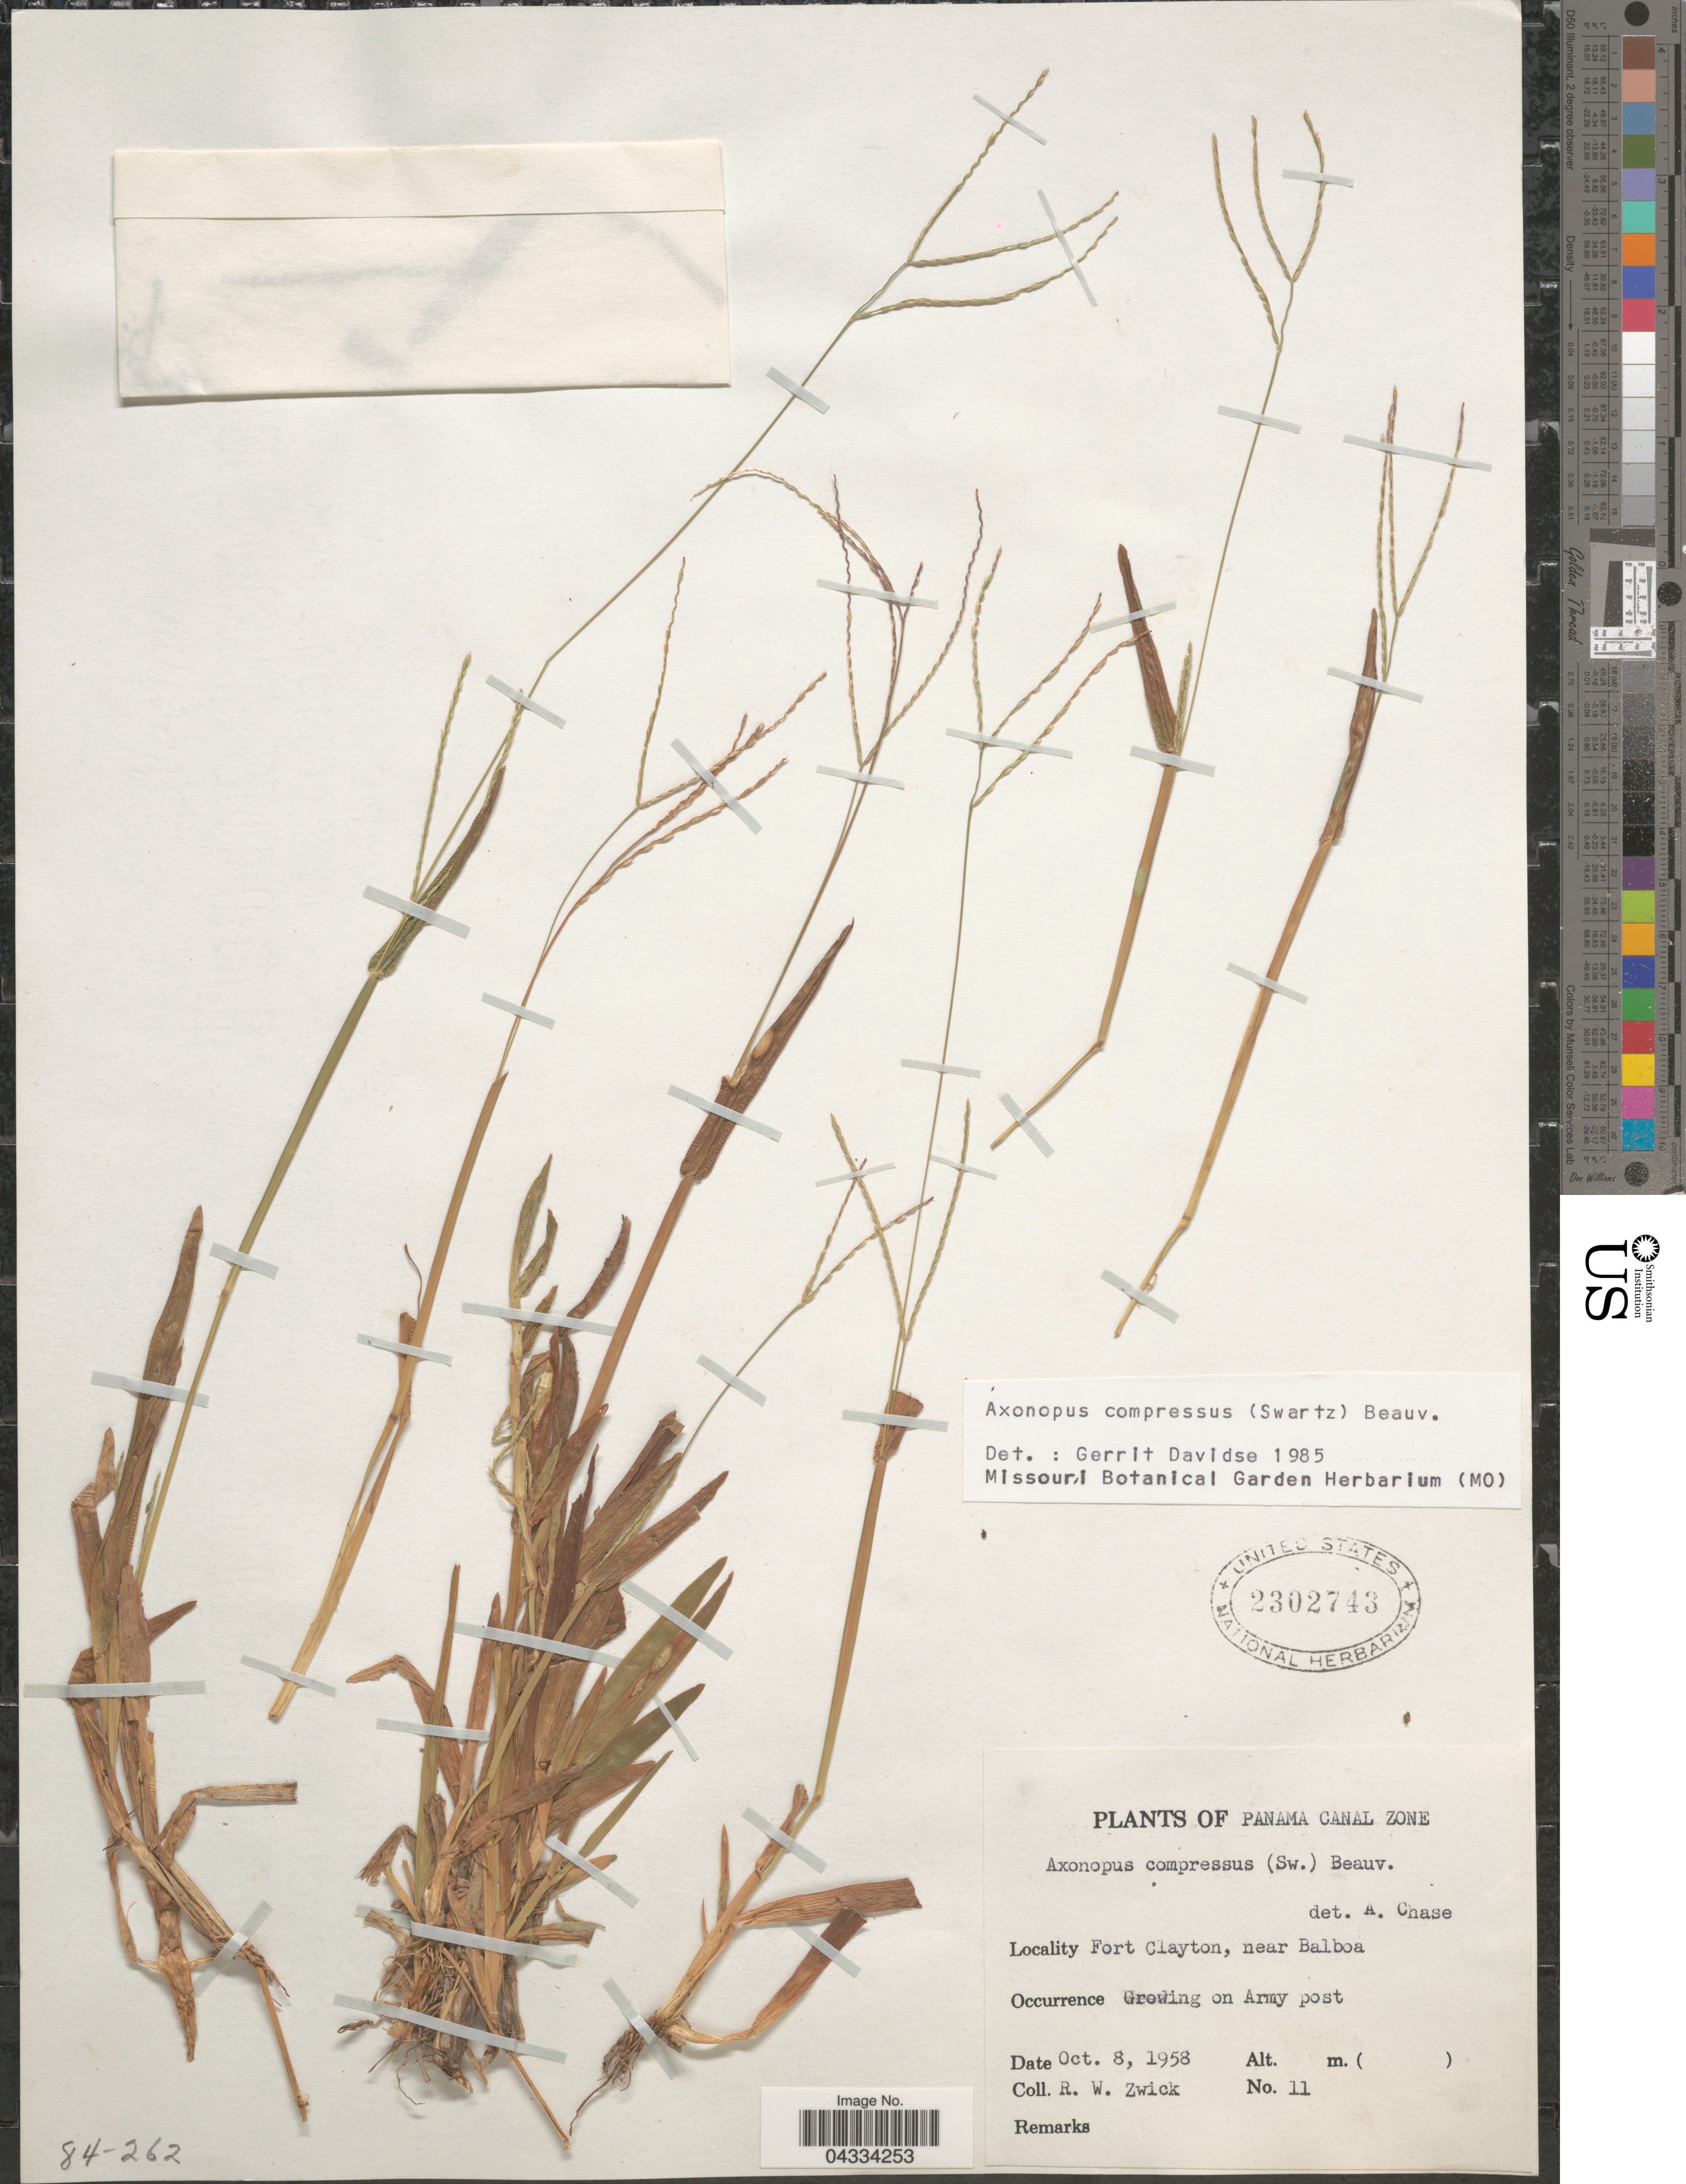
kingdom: Plantae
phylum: Tracheophyta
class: Liliopsida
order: Poales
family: Poaceae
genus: Axonopus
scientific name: Axonopus compressus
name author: (Sw.) P. Beauv.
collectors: R. Zwick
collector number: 11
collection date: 1958-10-08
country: Panama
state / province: Colón / Panamá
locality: Panama Canal Zone. Fort Clayton, near Balboa.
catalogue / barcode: US 2302743